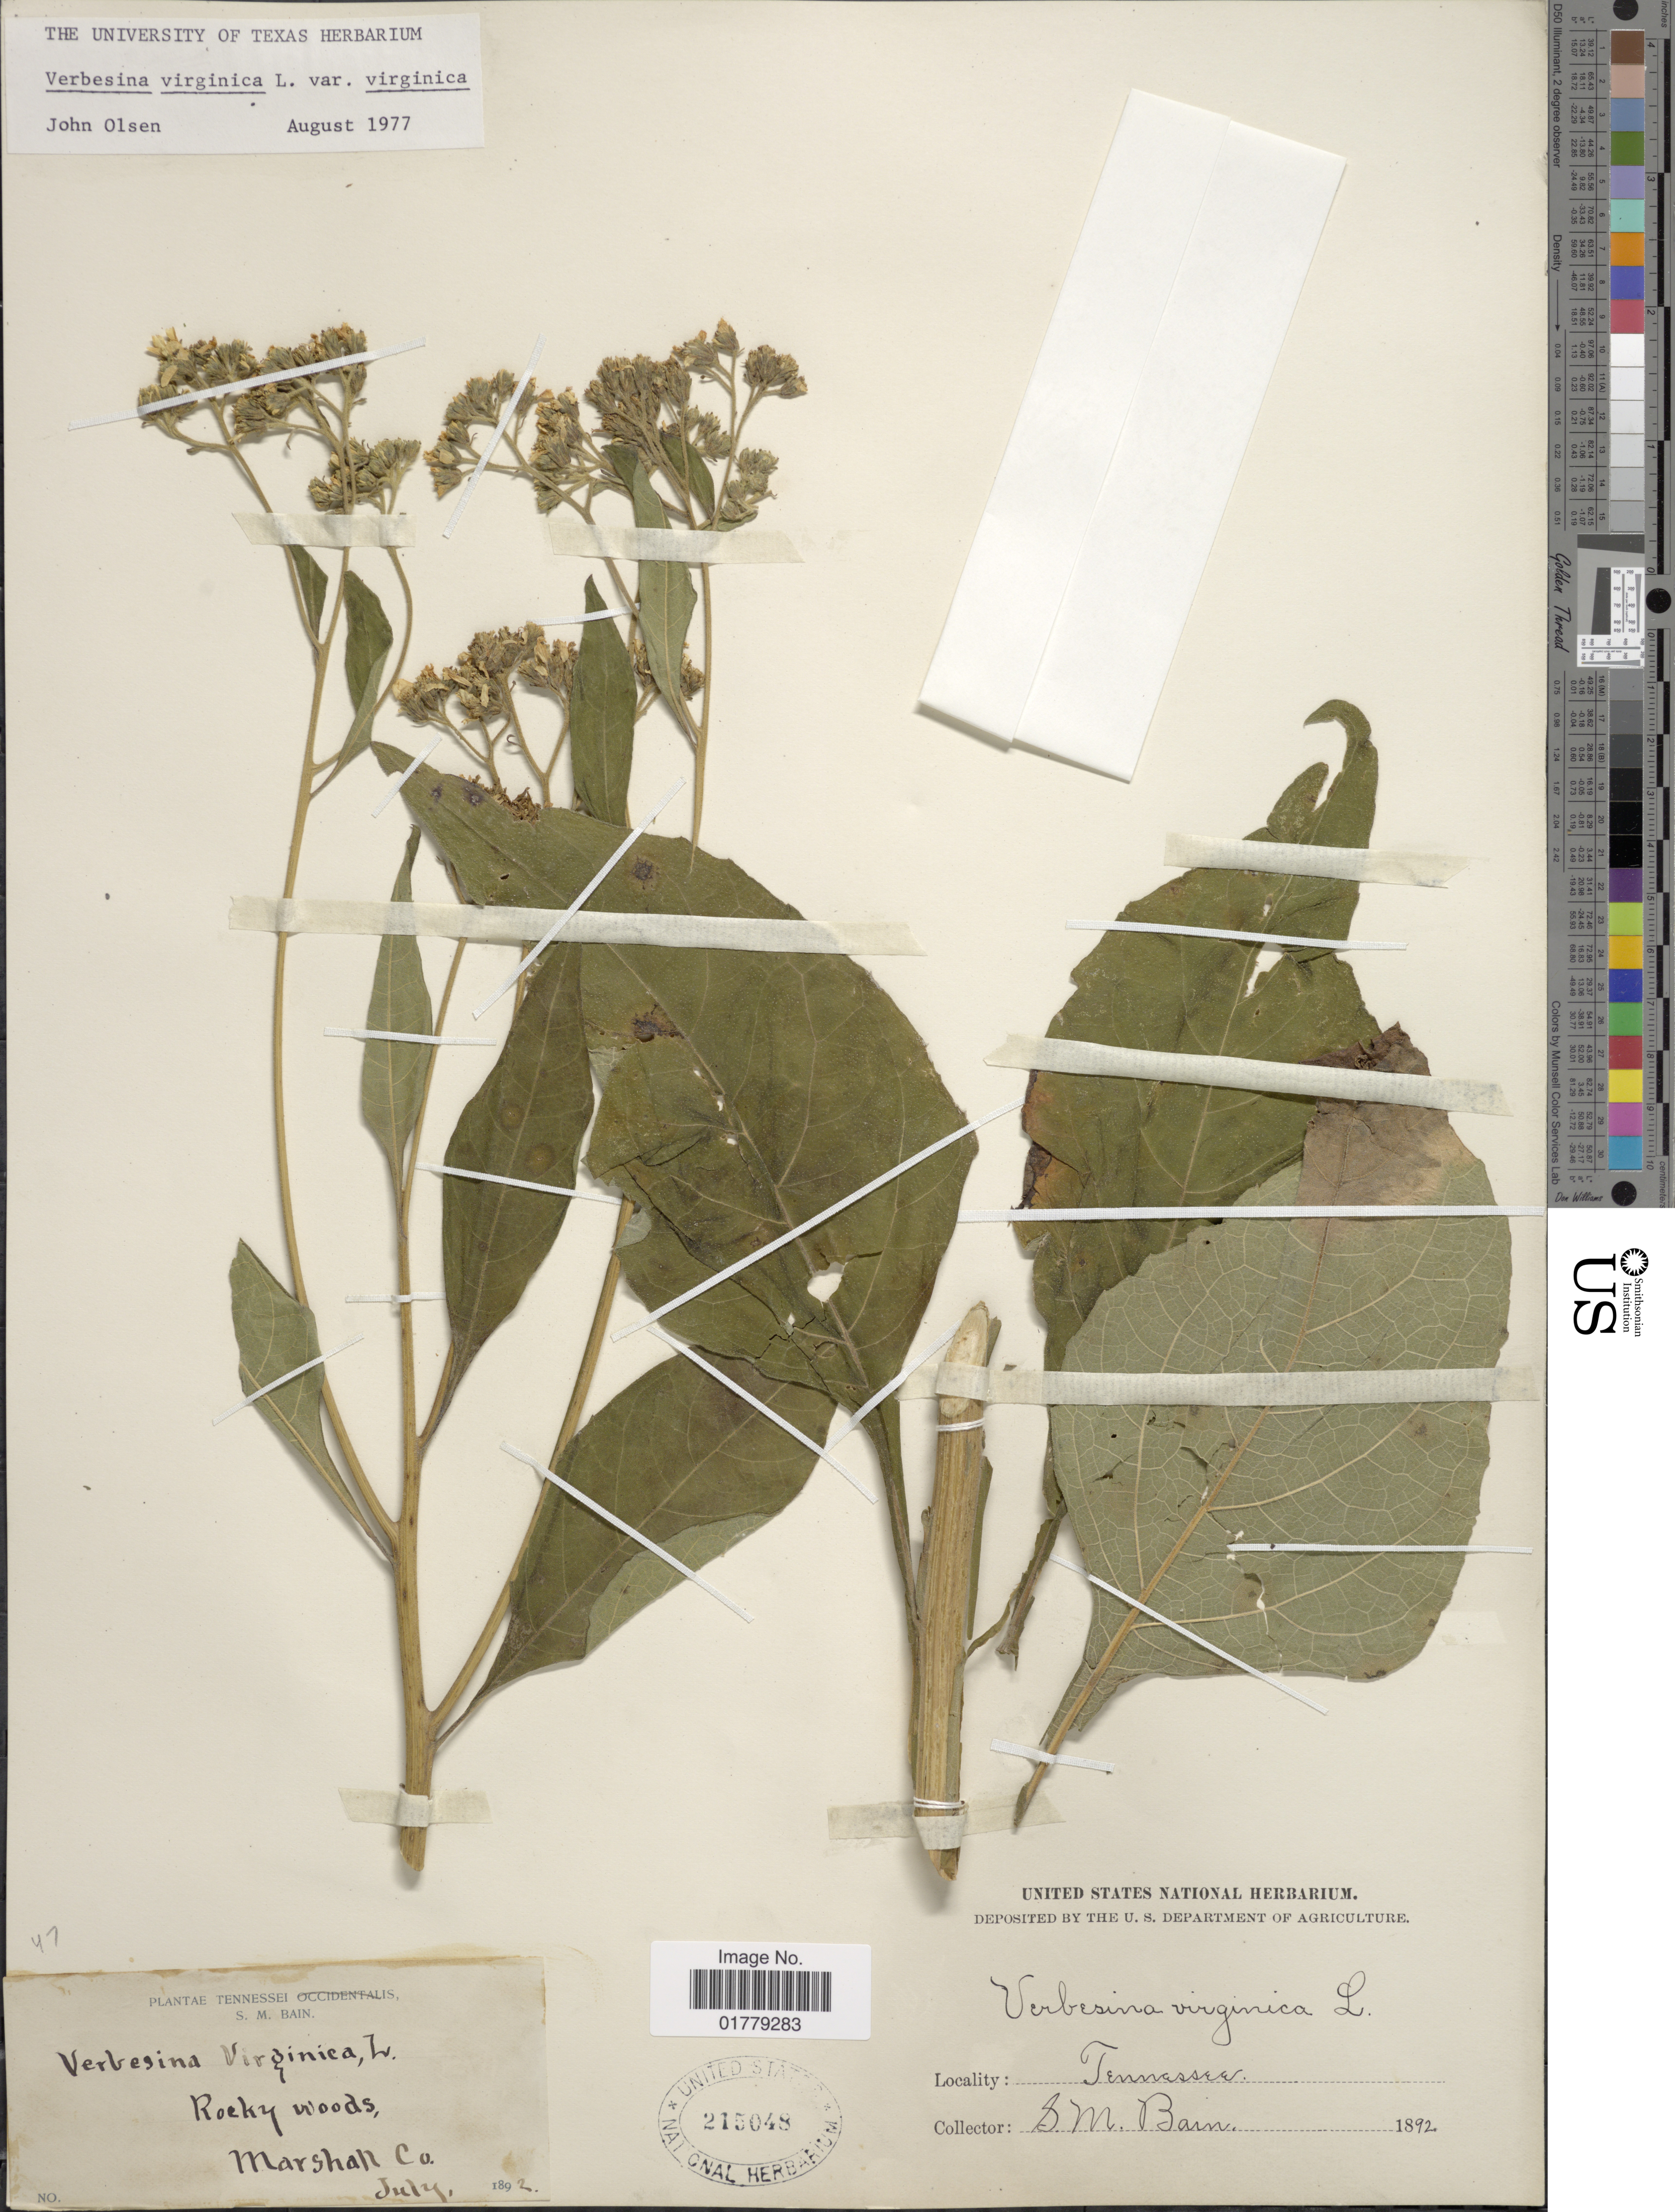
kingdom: Plantae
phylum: Tracheophyta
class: Magnoliopsida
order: Asterales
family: Asteraceae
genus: Verbesina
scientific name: Verbesina virginica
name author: L.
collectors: S. M. Bain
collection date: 1892-07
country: United States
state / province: Tennessee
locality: Tennessee. Rocky woods, Marshall Co.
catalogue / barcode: US 215048